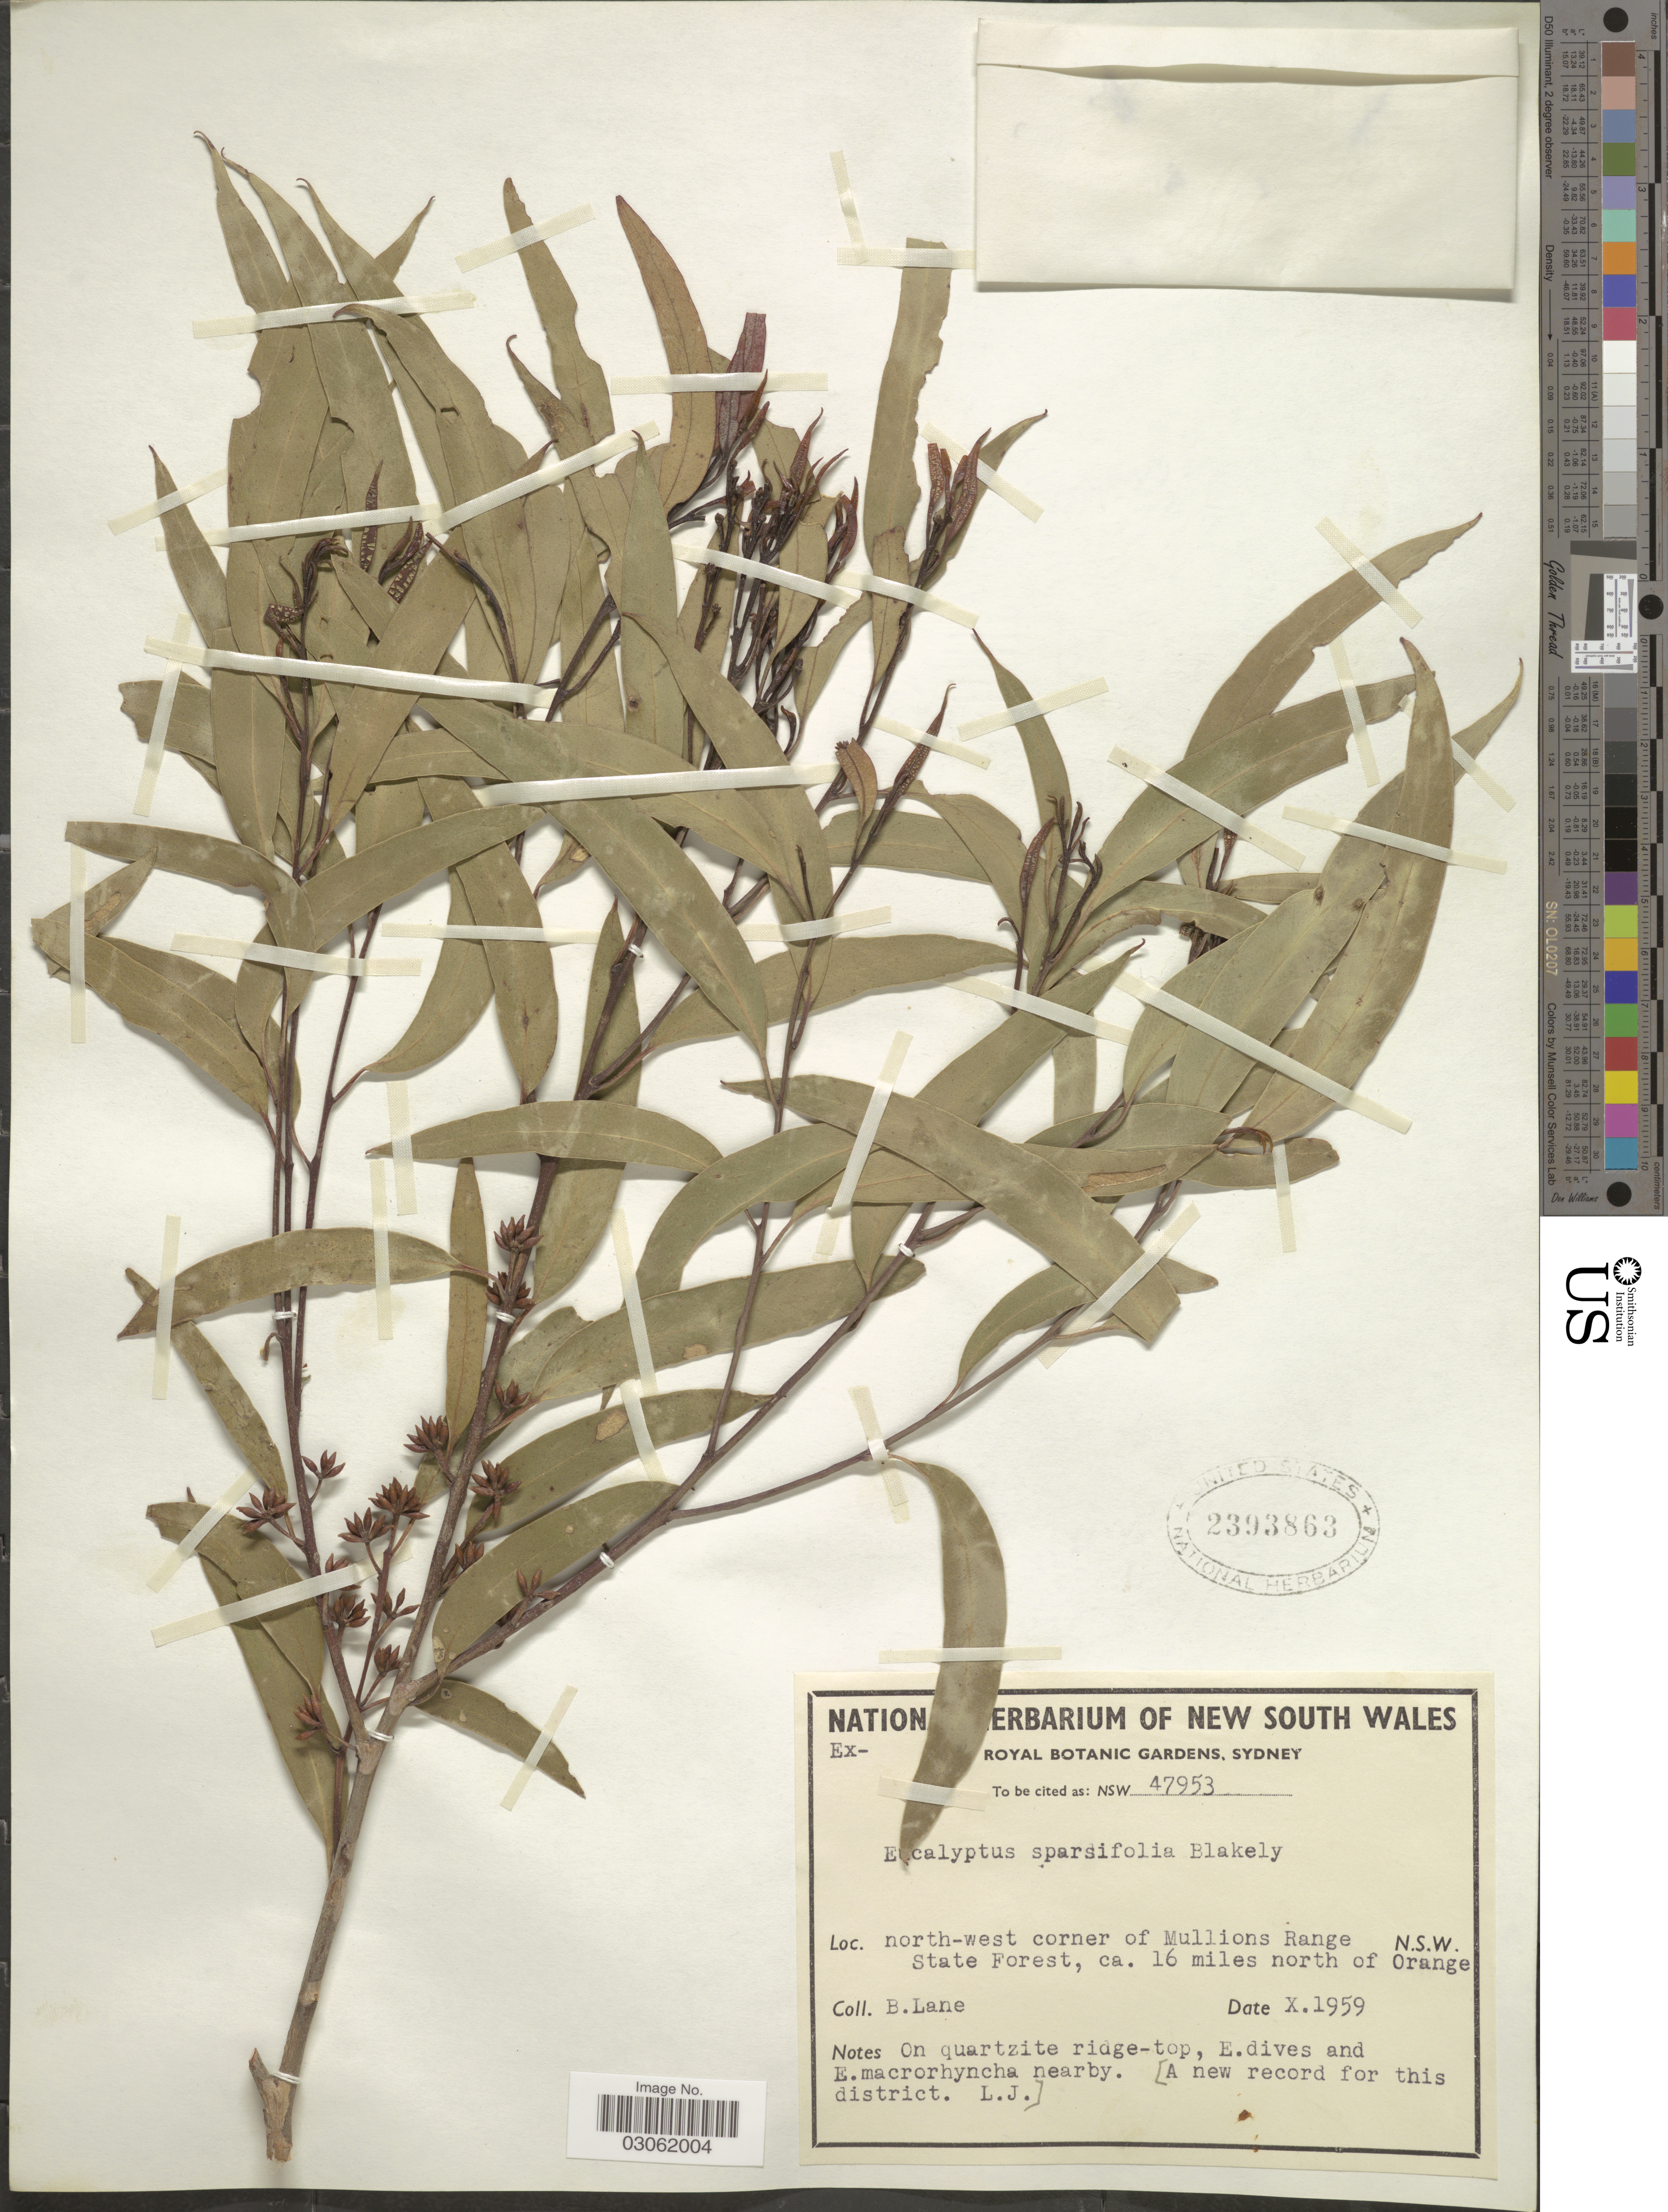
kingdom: Plantae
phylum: Tracheophyta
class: Magnoliopsida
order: Myrtales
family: Myrtaceae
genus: Eucalyptus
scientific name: Eucalyptus sparsifolia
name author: Blakely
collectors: B. Lane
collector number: NSW47953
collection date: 1959-10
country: Australia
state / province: New South Wales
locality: North-west corner of Mullions Range State Forest, ca. 16 miles north of Orange. N. S. W.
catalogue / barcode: US 2393863